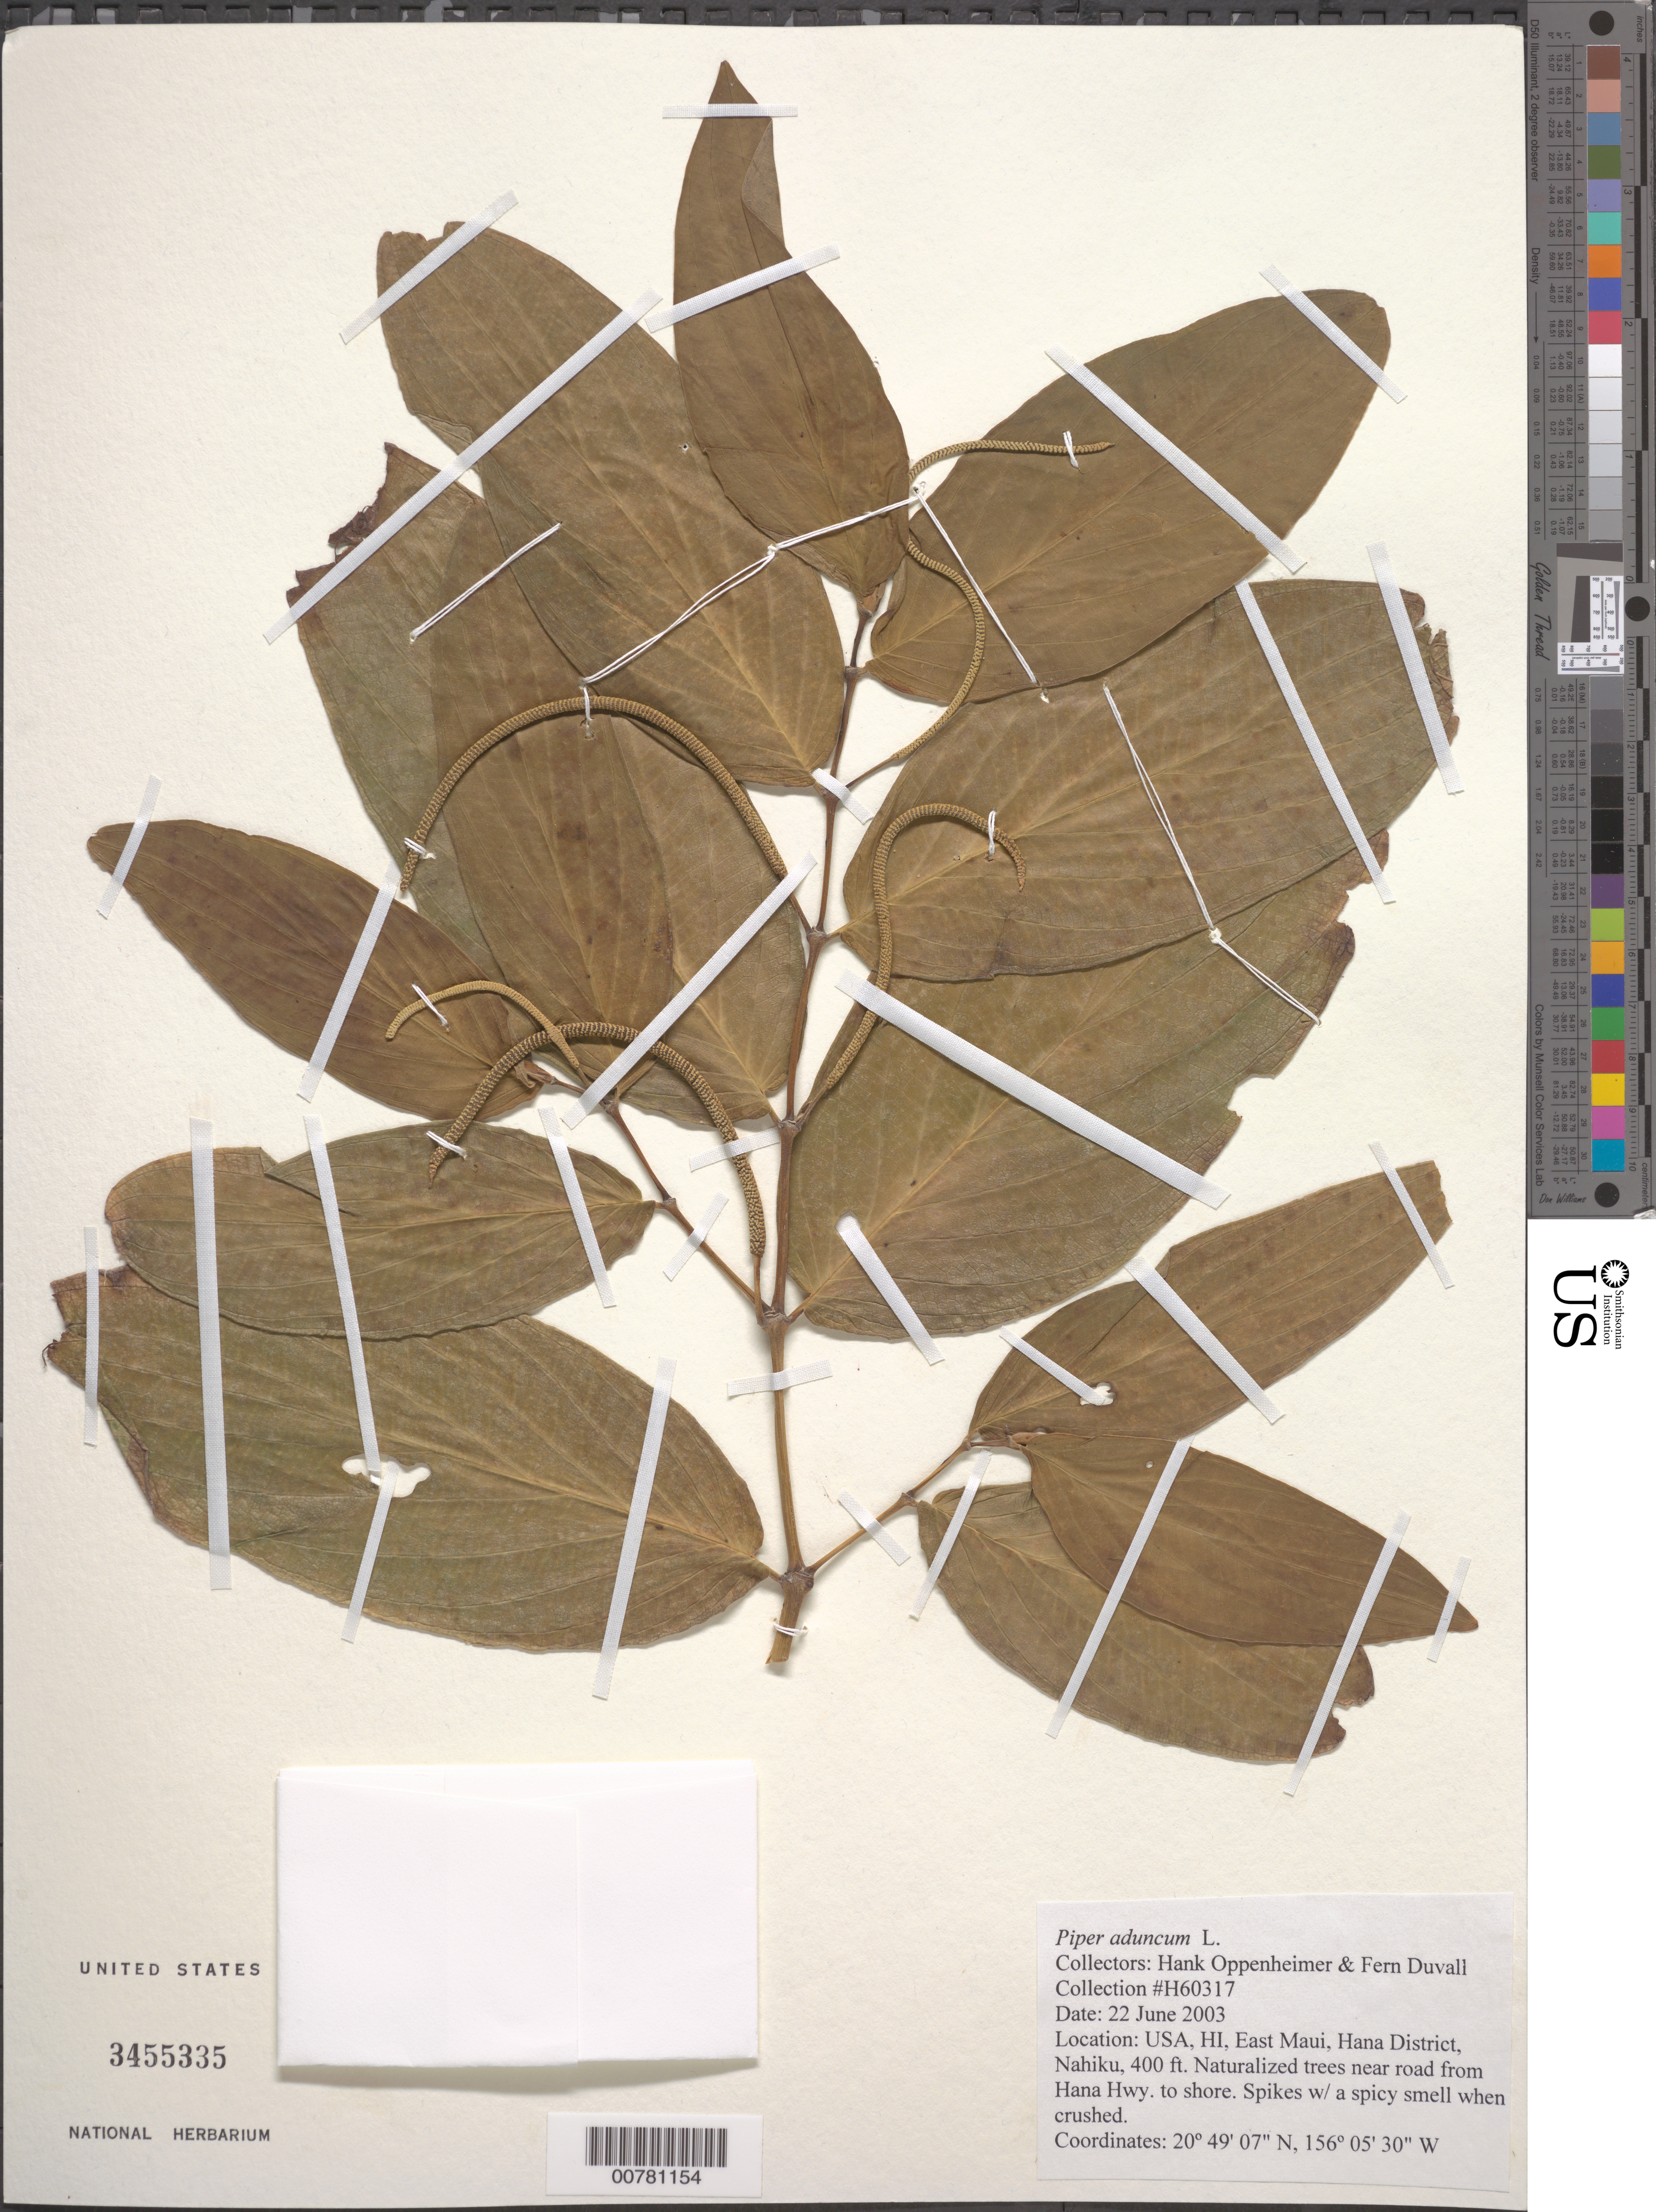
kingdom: Plantae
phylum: Tracheophyta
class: Magnoliopsida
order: Piperales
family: Piperaceae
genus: Piper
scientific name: Piper aduncum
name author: L.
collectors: H. L. Oppenheimer & F. Duvall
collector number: H60317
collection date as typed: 22 Jun 2003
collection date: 2003-06-22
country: United States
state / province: Hawaii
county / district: Maui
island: Maui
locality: East Maui, Hana District, Naihiku, near road from Hana Highway to shore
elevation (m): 122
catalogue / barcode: US 3455335